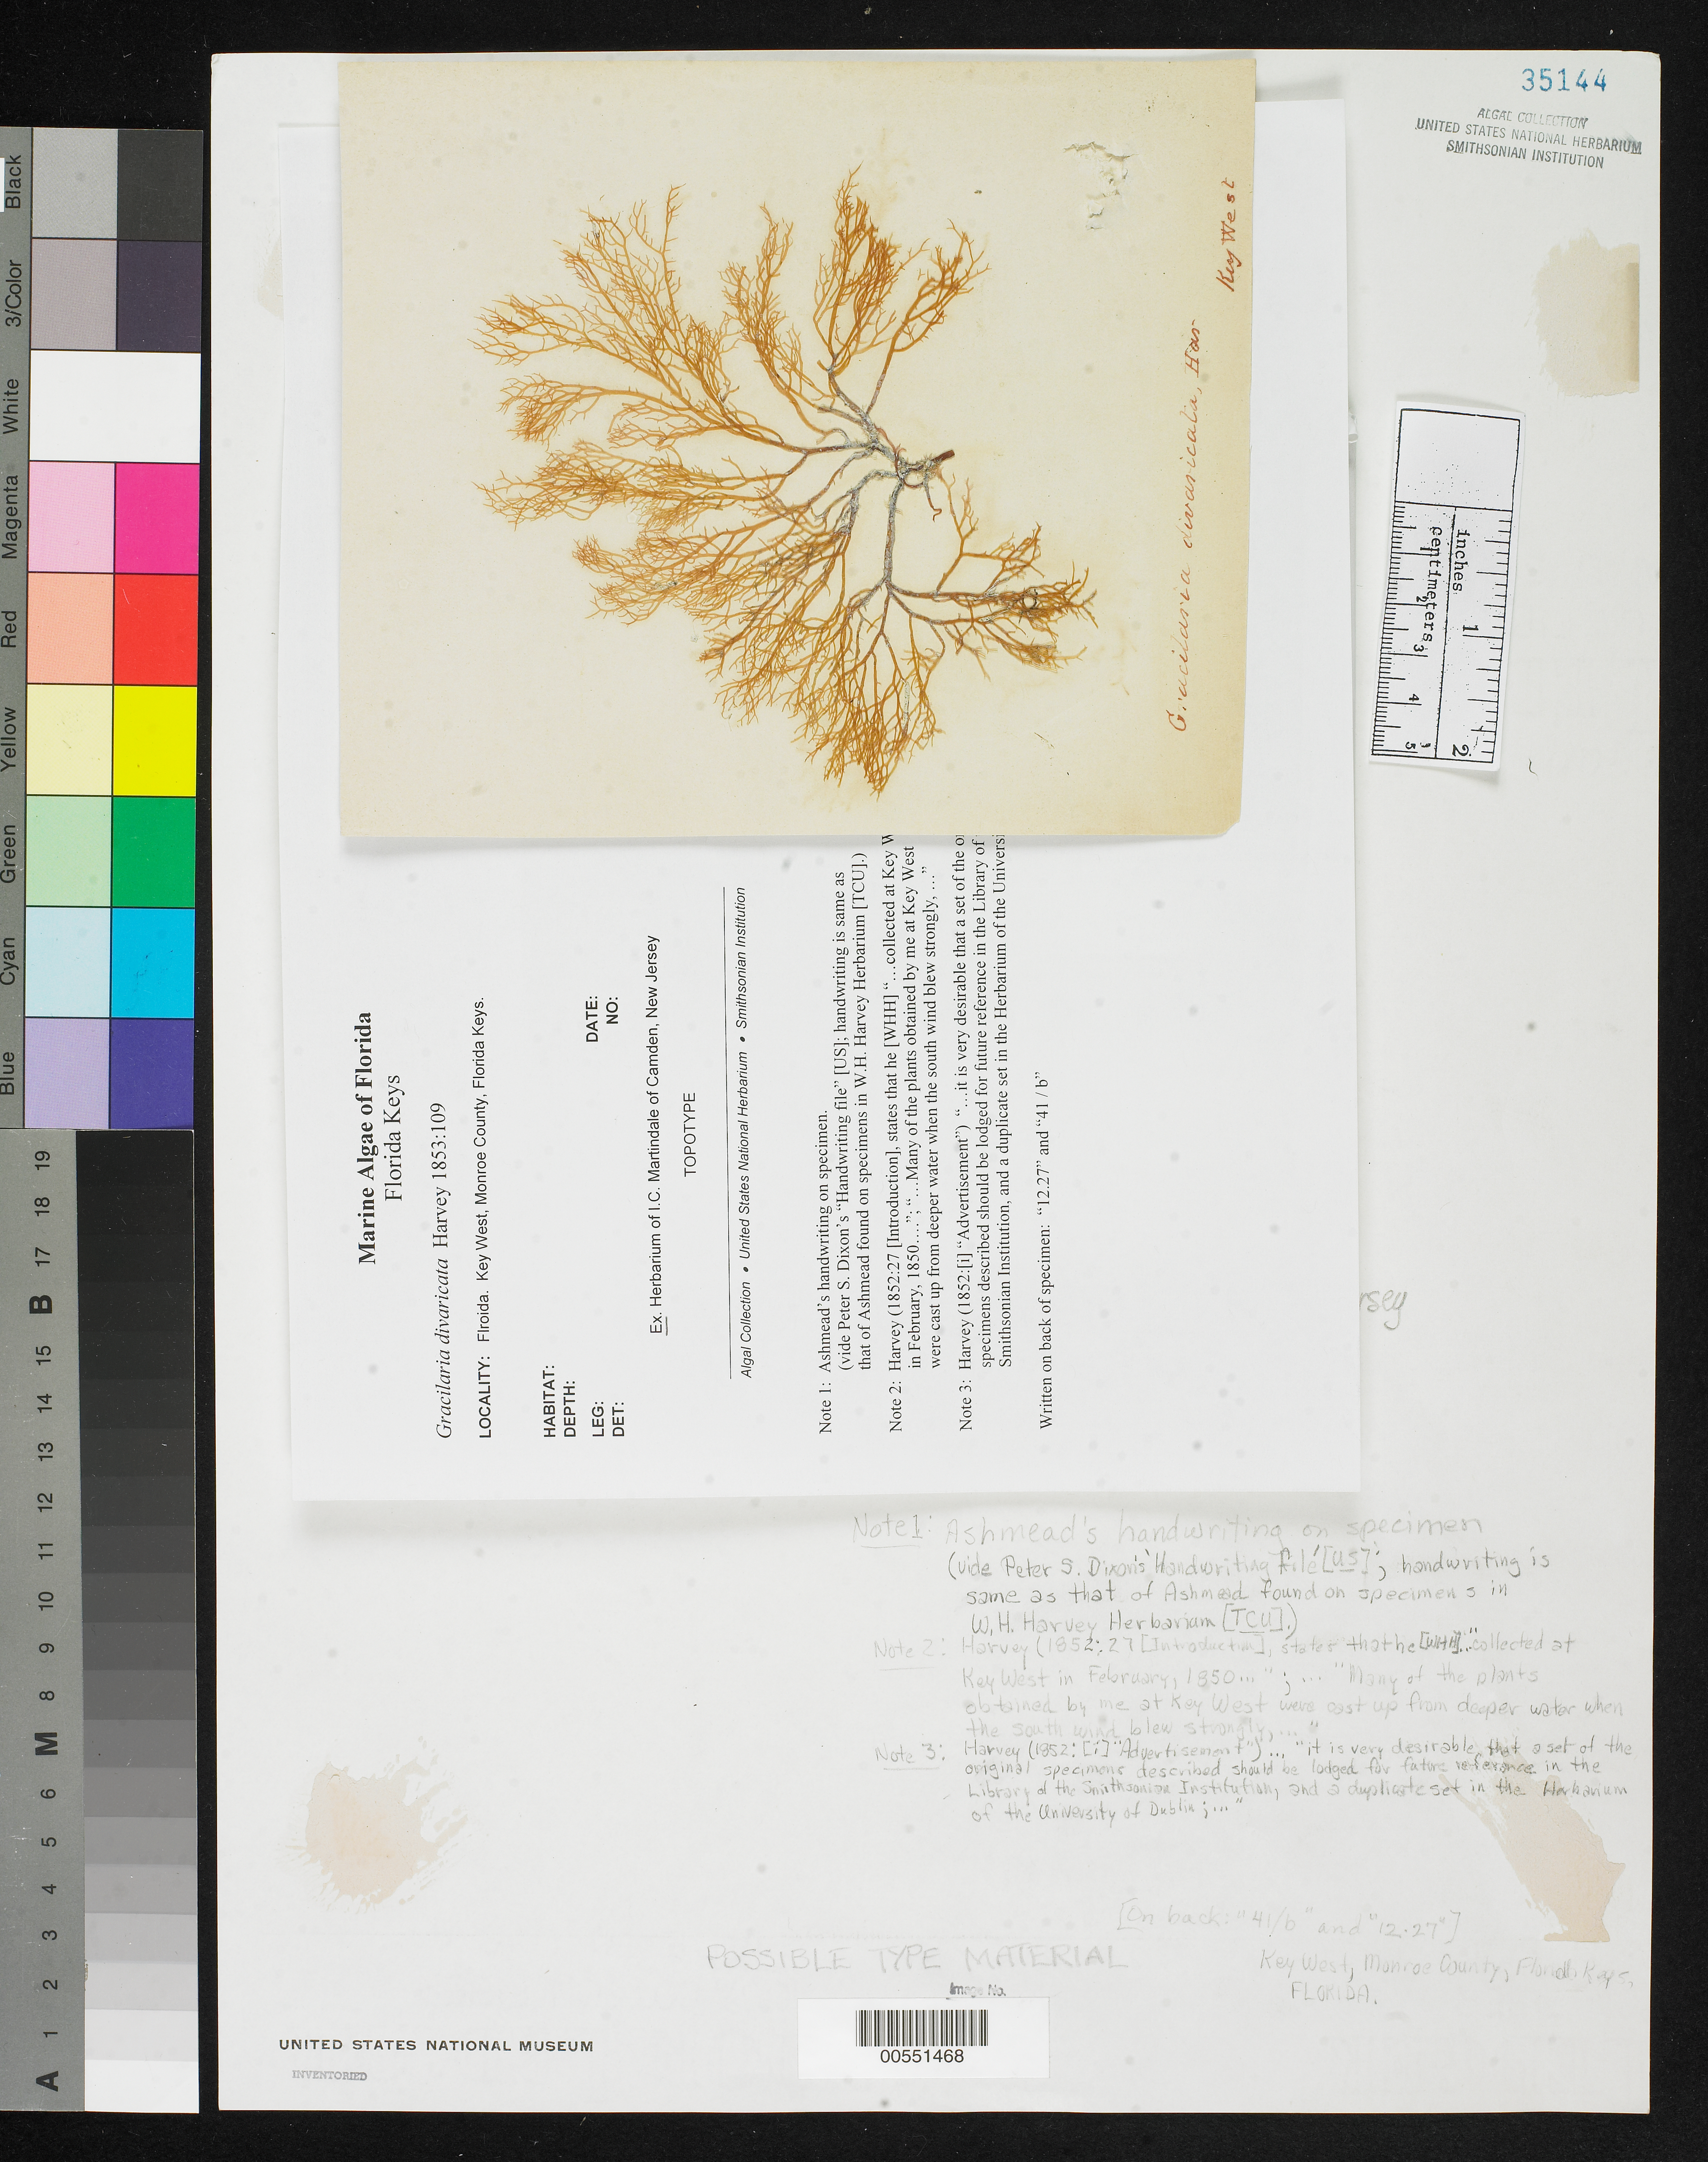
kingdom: Plantae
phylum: Rhodophyta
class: Florideophyceae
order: Gracilariales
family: Gracilariaceae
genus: Gracilaria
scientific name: Gracilaria divaricata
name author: Harv.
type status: Possible Type Material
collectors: I. Martindale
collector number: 41/b and 12.27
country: United States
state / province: Florida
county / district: Monroe County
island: Key West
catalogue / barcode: US 35144